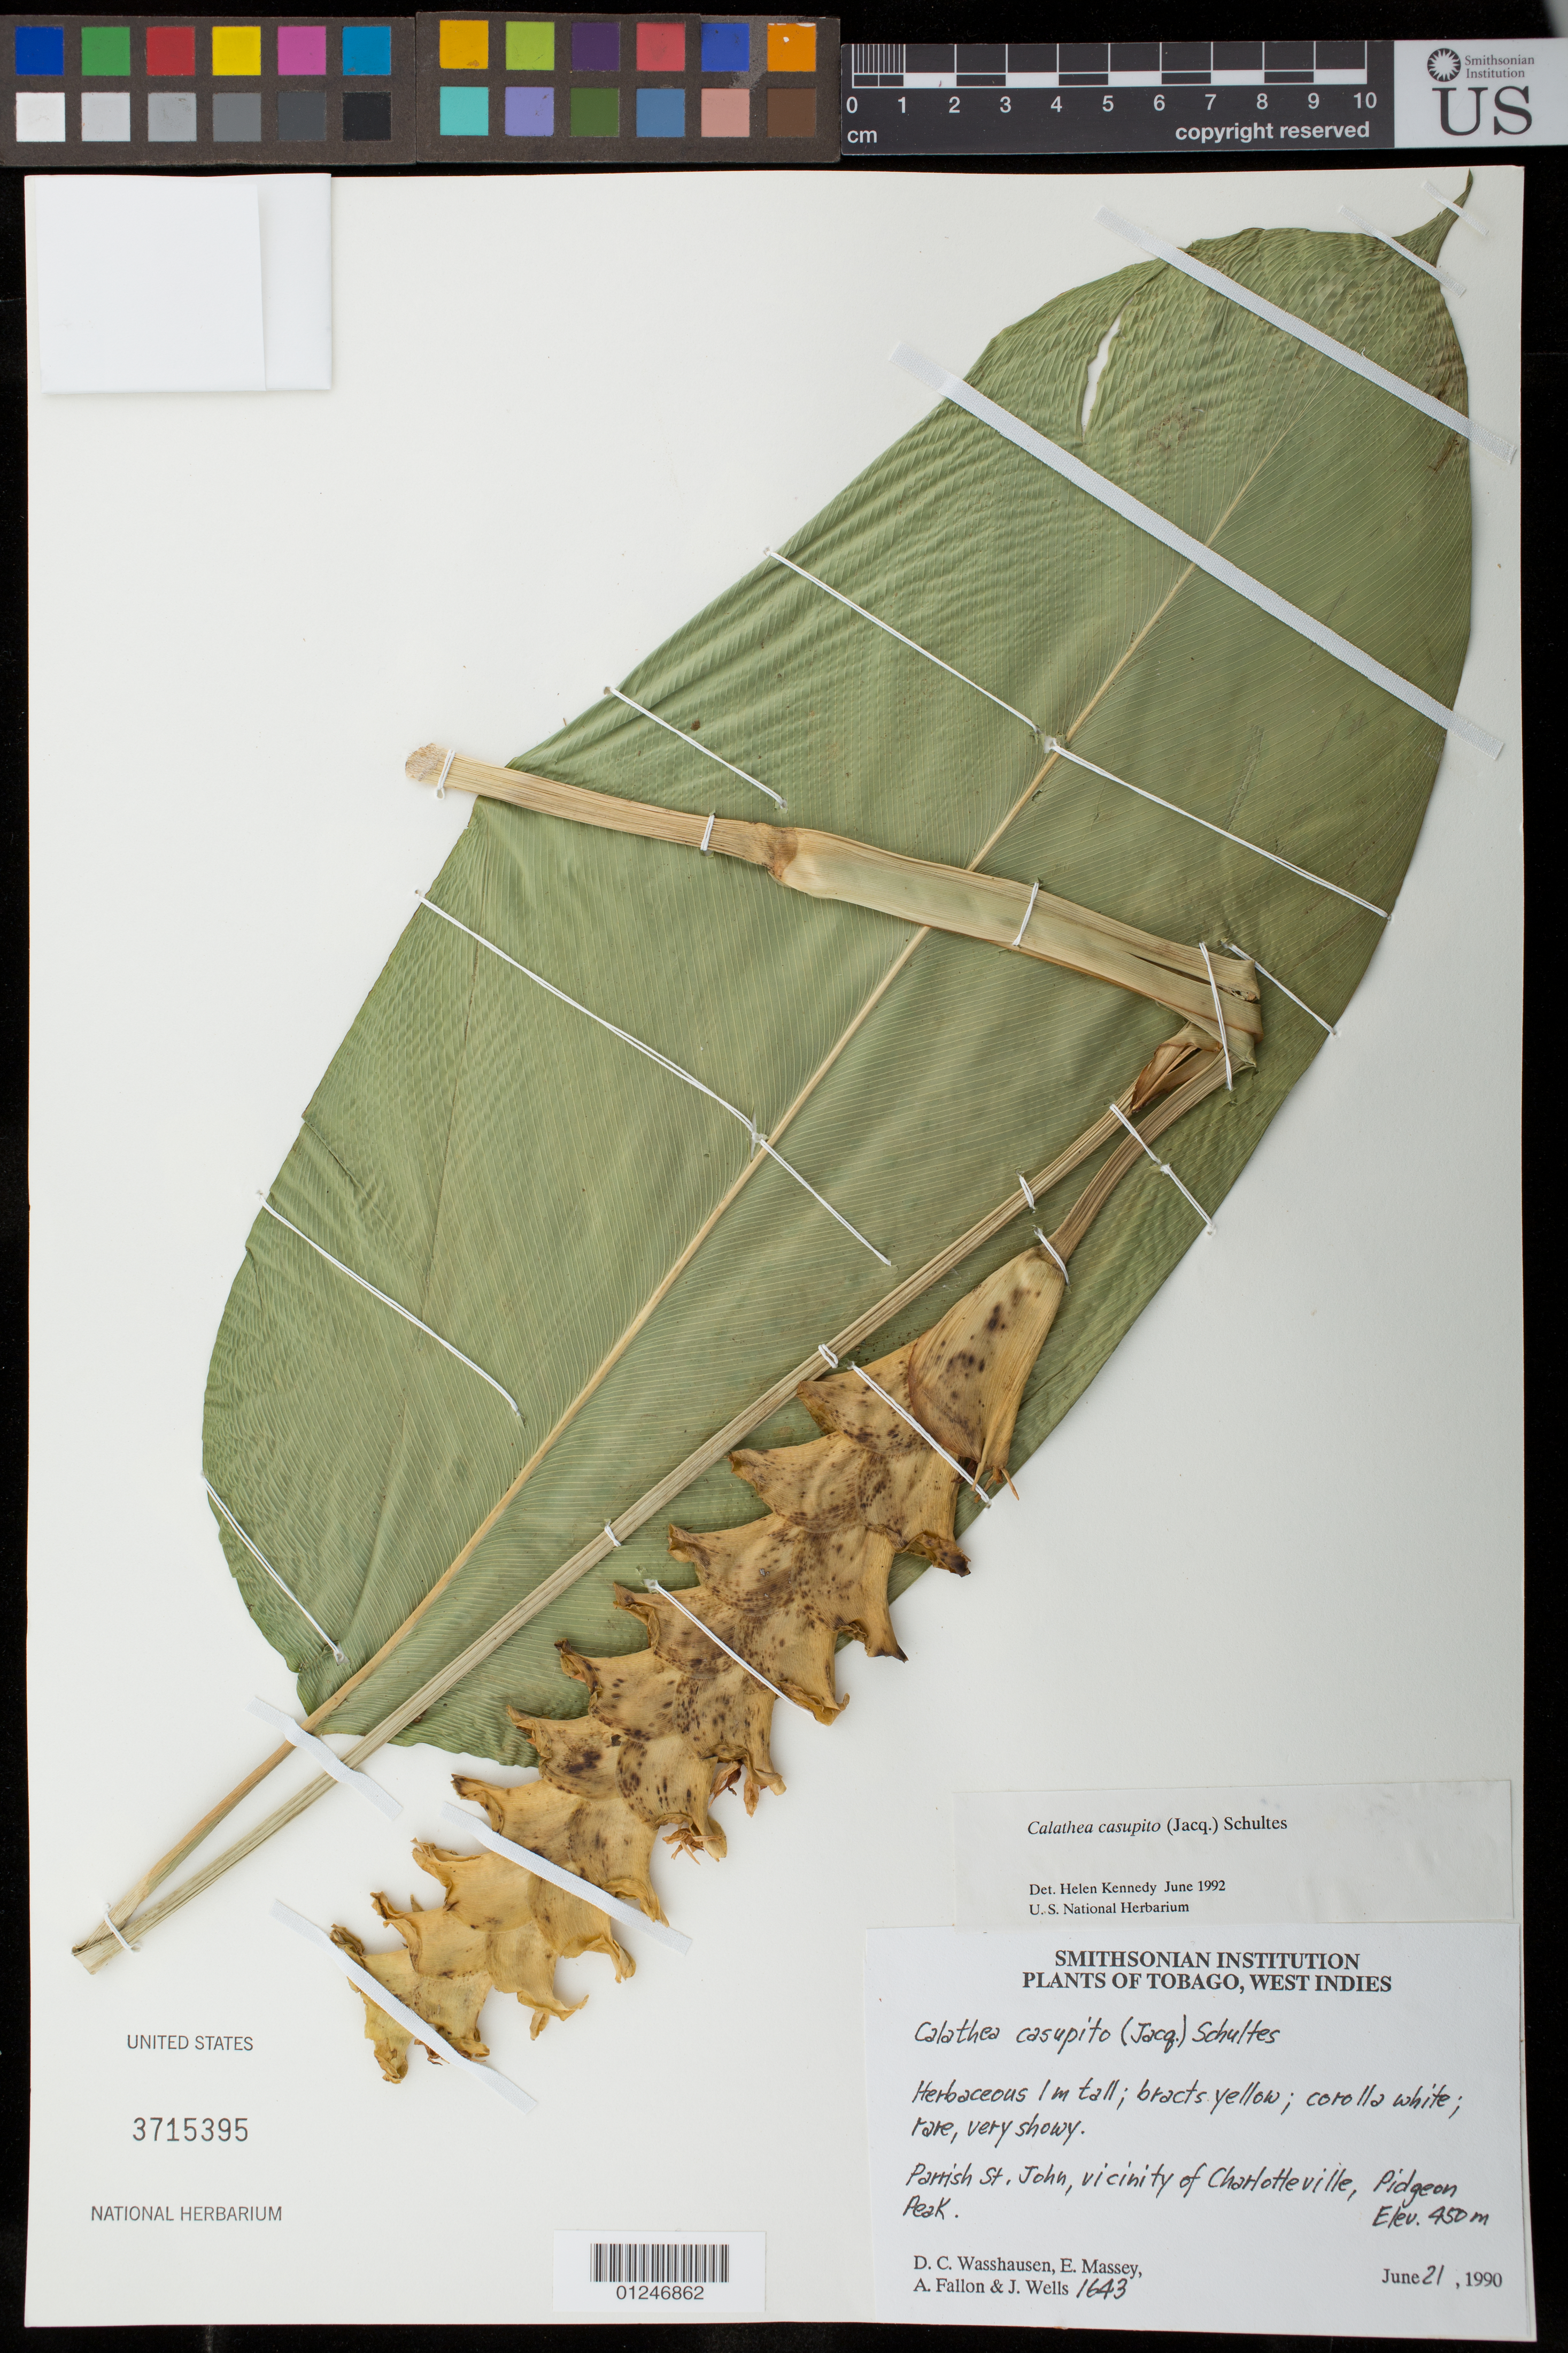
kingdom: Plantae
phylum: Tracheophyta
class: Liliopsida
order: Zingiberales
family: Marantaceae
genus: Calathea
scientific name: Calathea casupito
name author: (Jacq.) Schult.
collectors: D. C. Wasshausen, E. Massey, A. Fallon & J. Wells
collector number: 1643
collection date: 1990-06-21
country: Trinidad and Tobago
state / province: Tobago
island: Tobago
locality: Parish St. John, vicinity of Charlotteville, Pidgeon Peak.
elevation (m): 450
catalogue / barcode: US 3715395